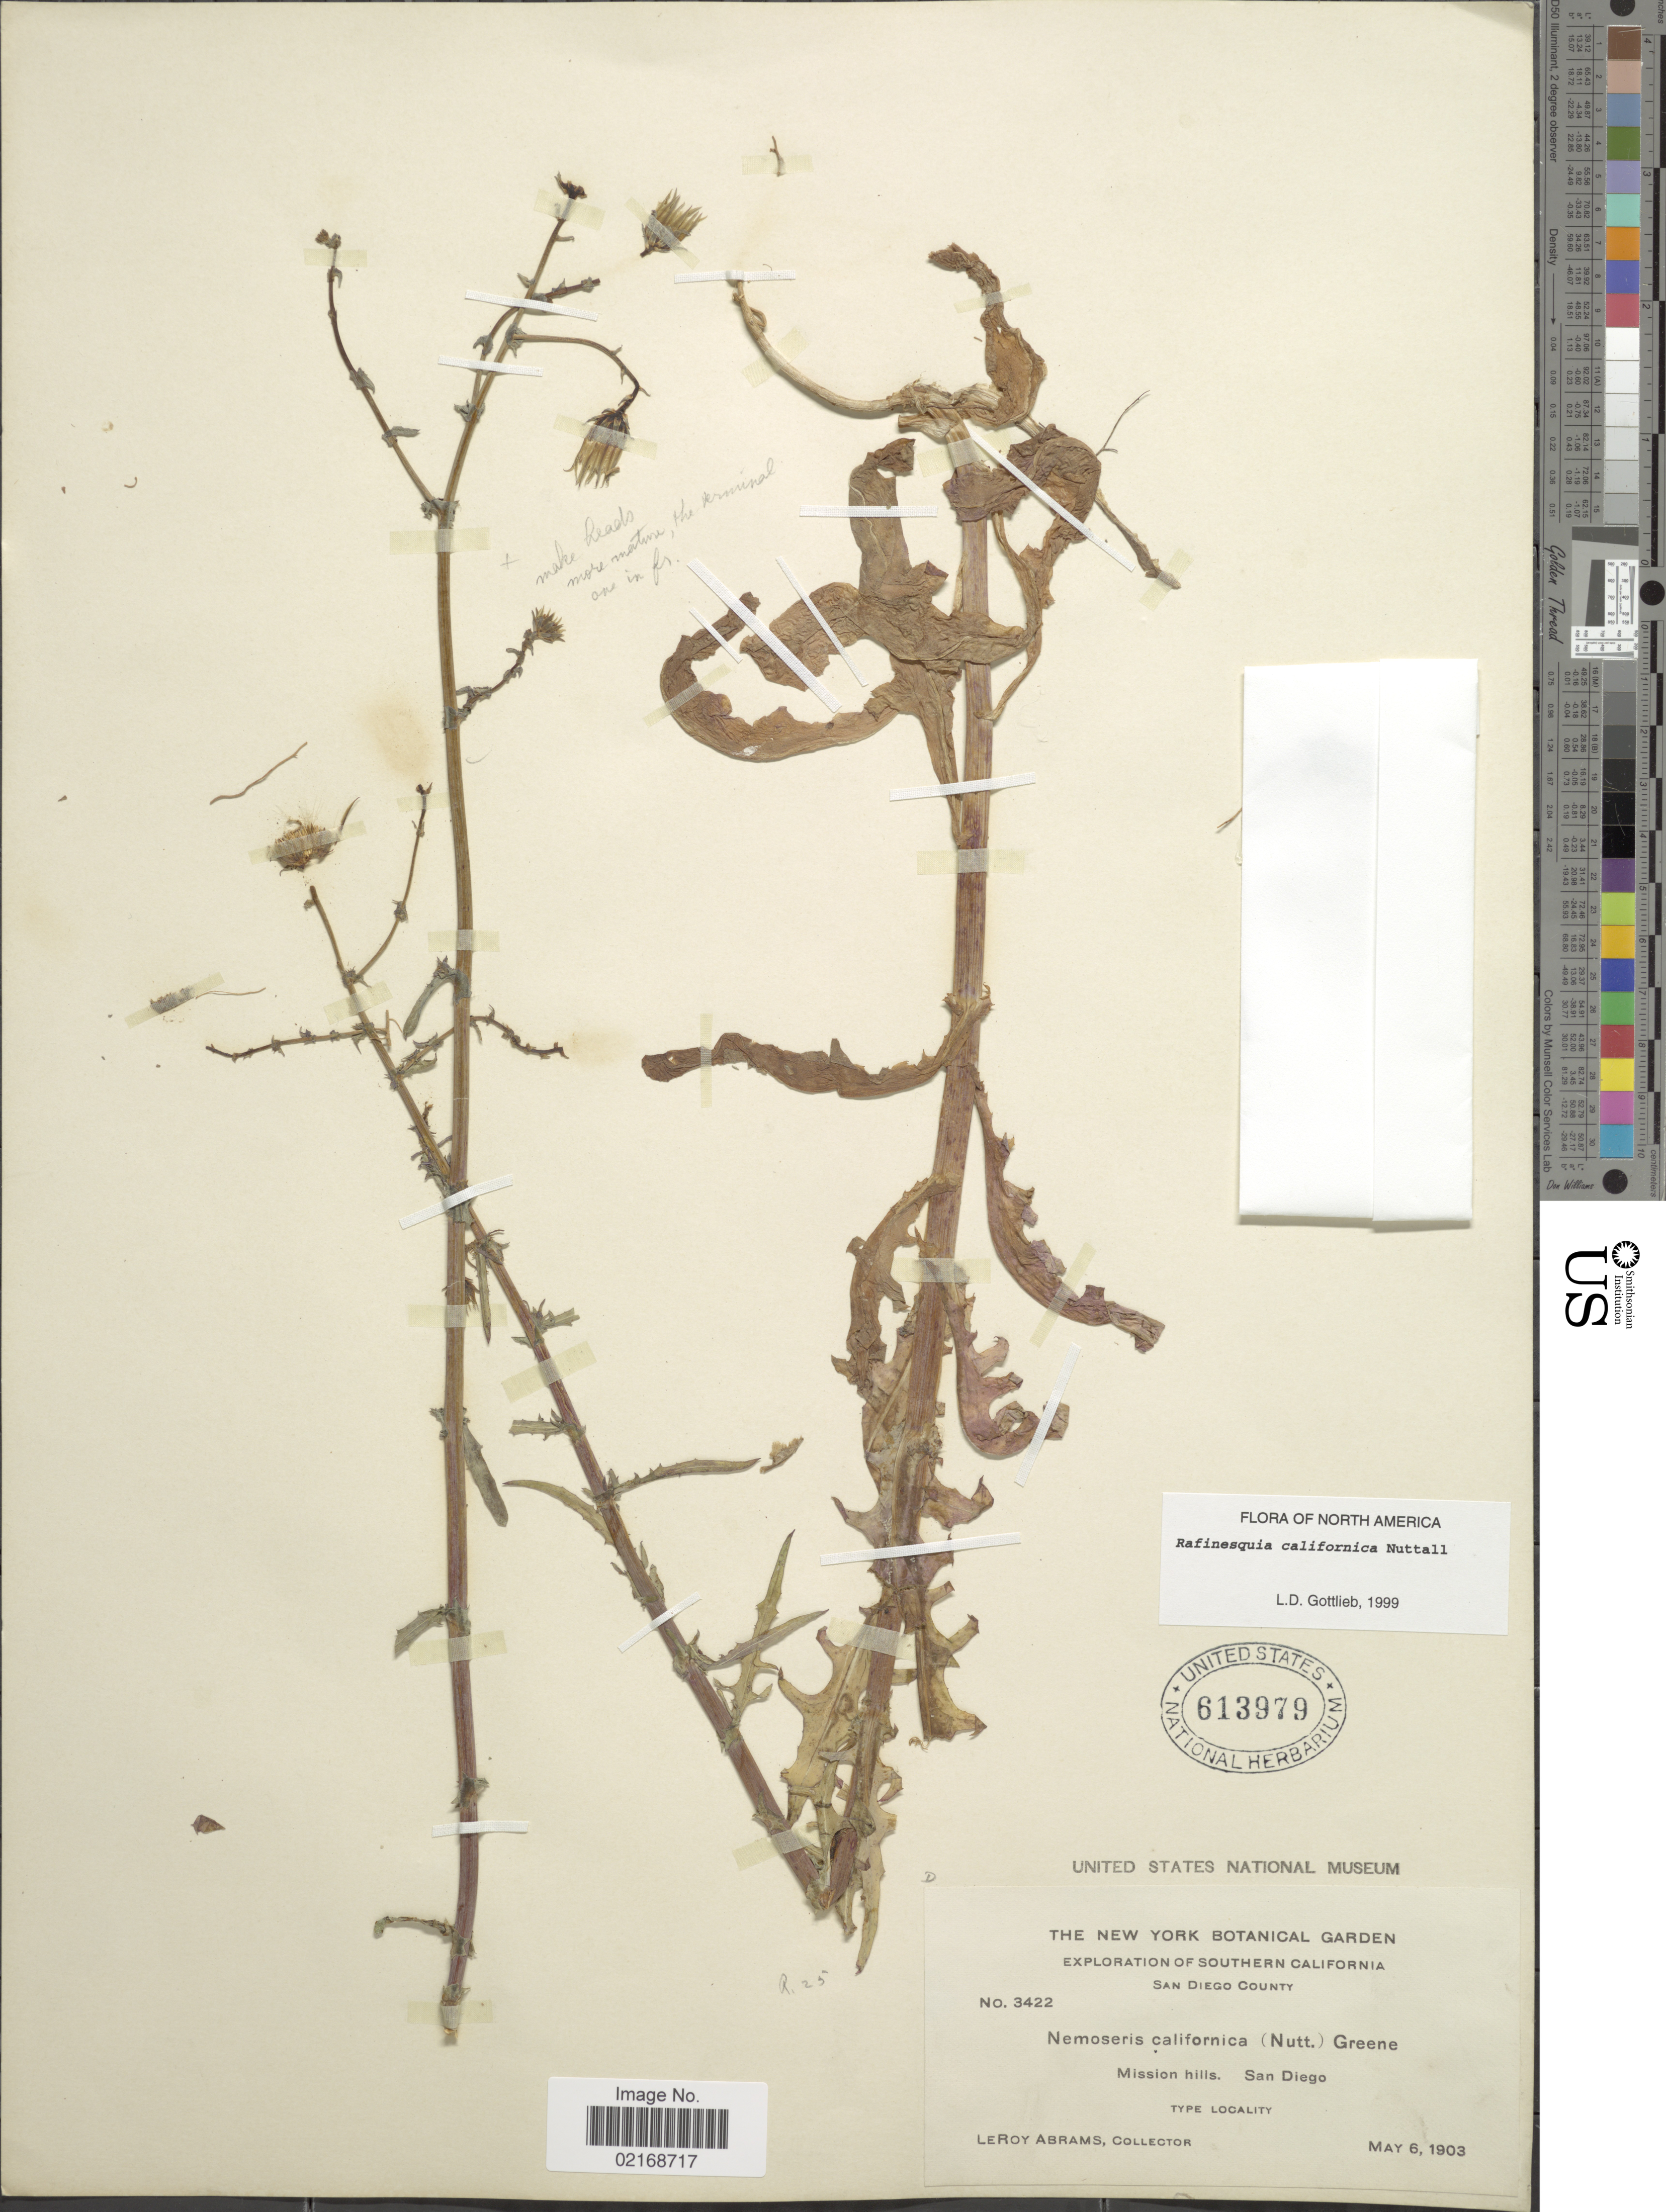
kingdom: Plantae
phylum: Tracheophyta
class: Magnoliopsida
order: Asterales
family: Asteraceae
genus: Rafinesquia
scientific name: Rafinesquia californica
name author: Nutt.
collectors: L. Abrams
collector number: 3422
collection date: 1903-05-06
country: United States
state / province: California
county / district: San Diego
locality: Southern California, San Diego County, Mission hills, San Diego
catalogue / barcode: US 613979